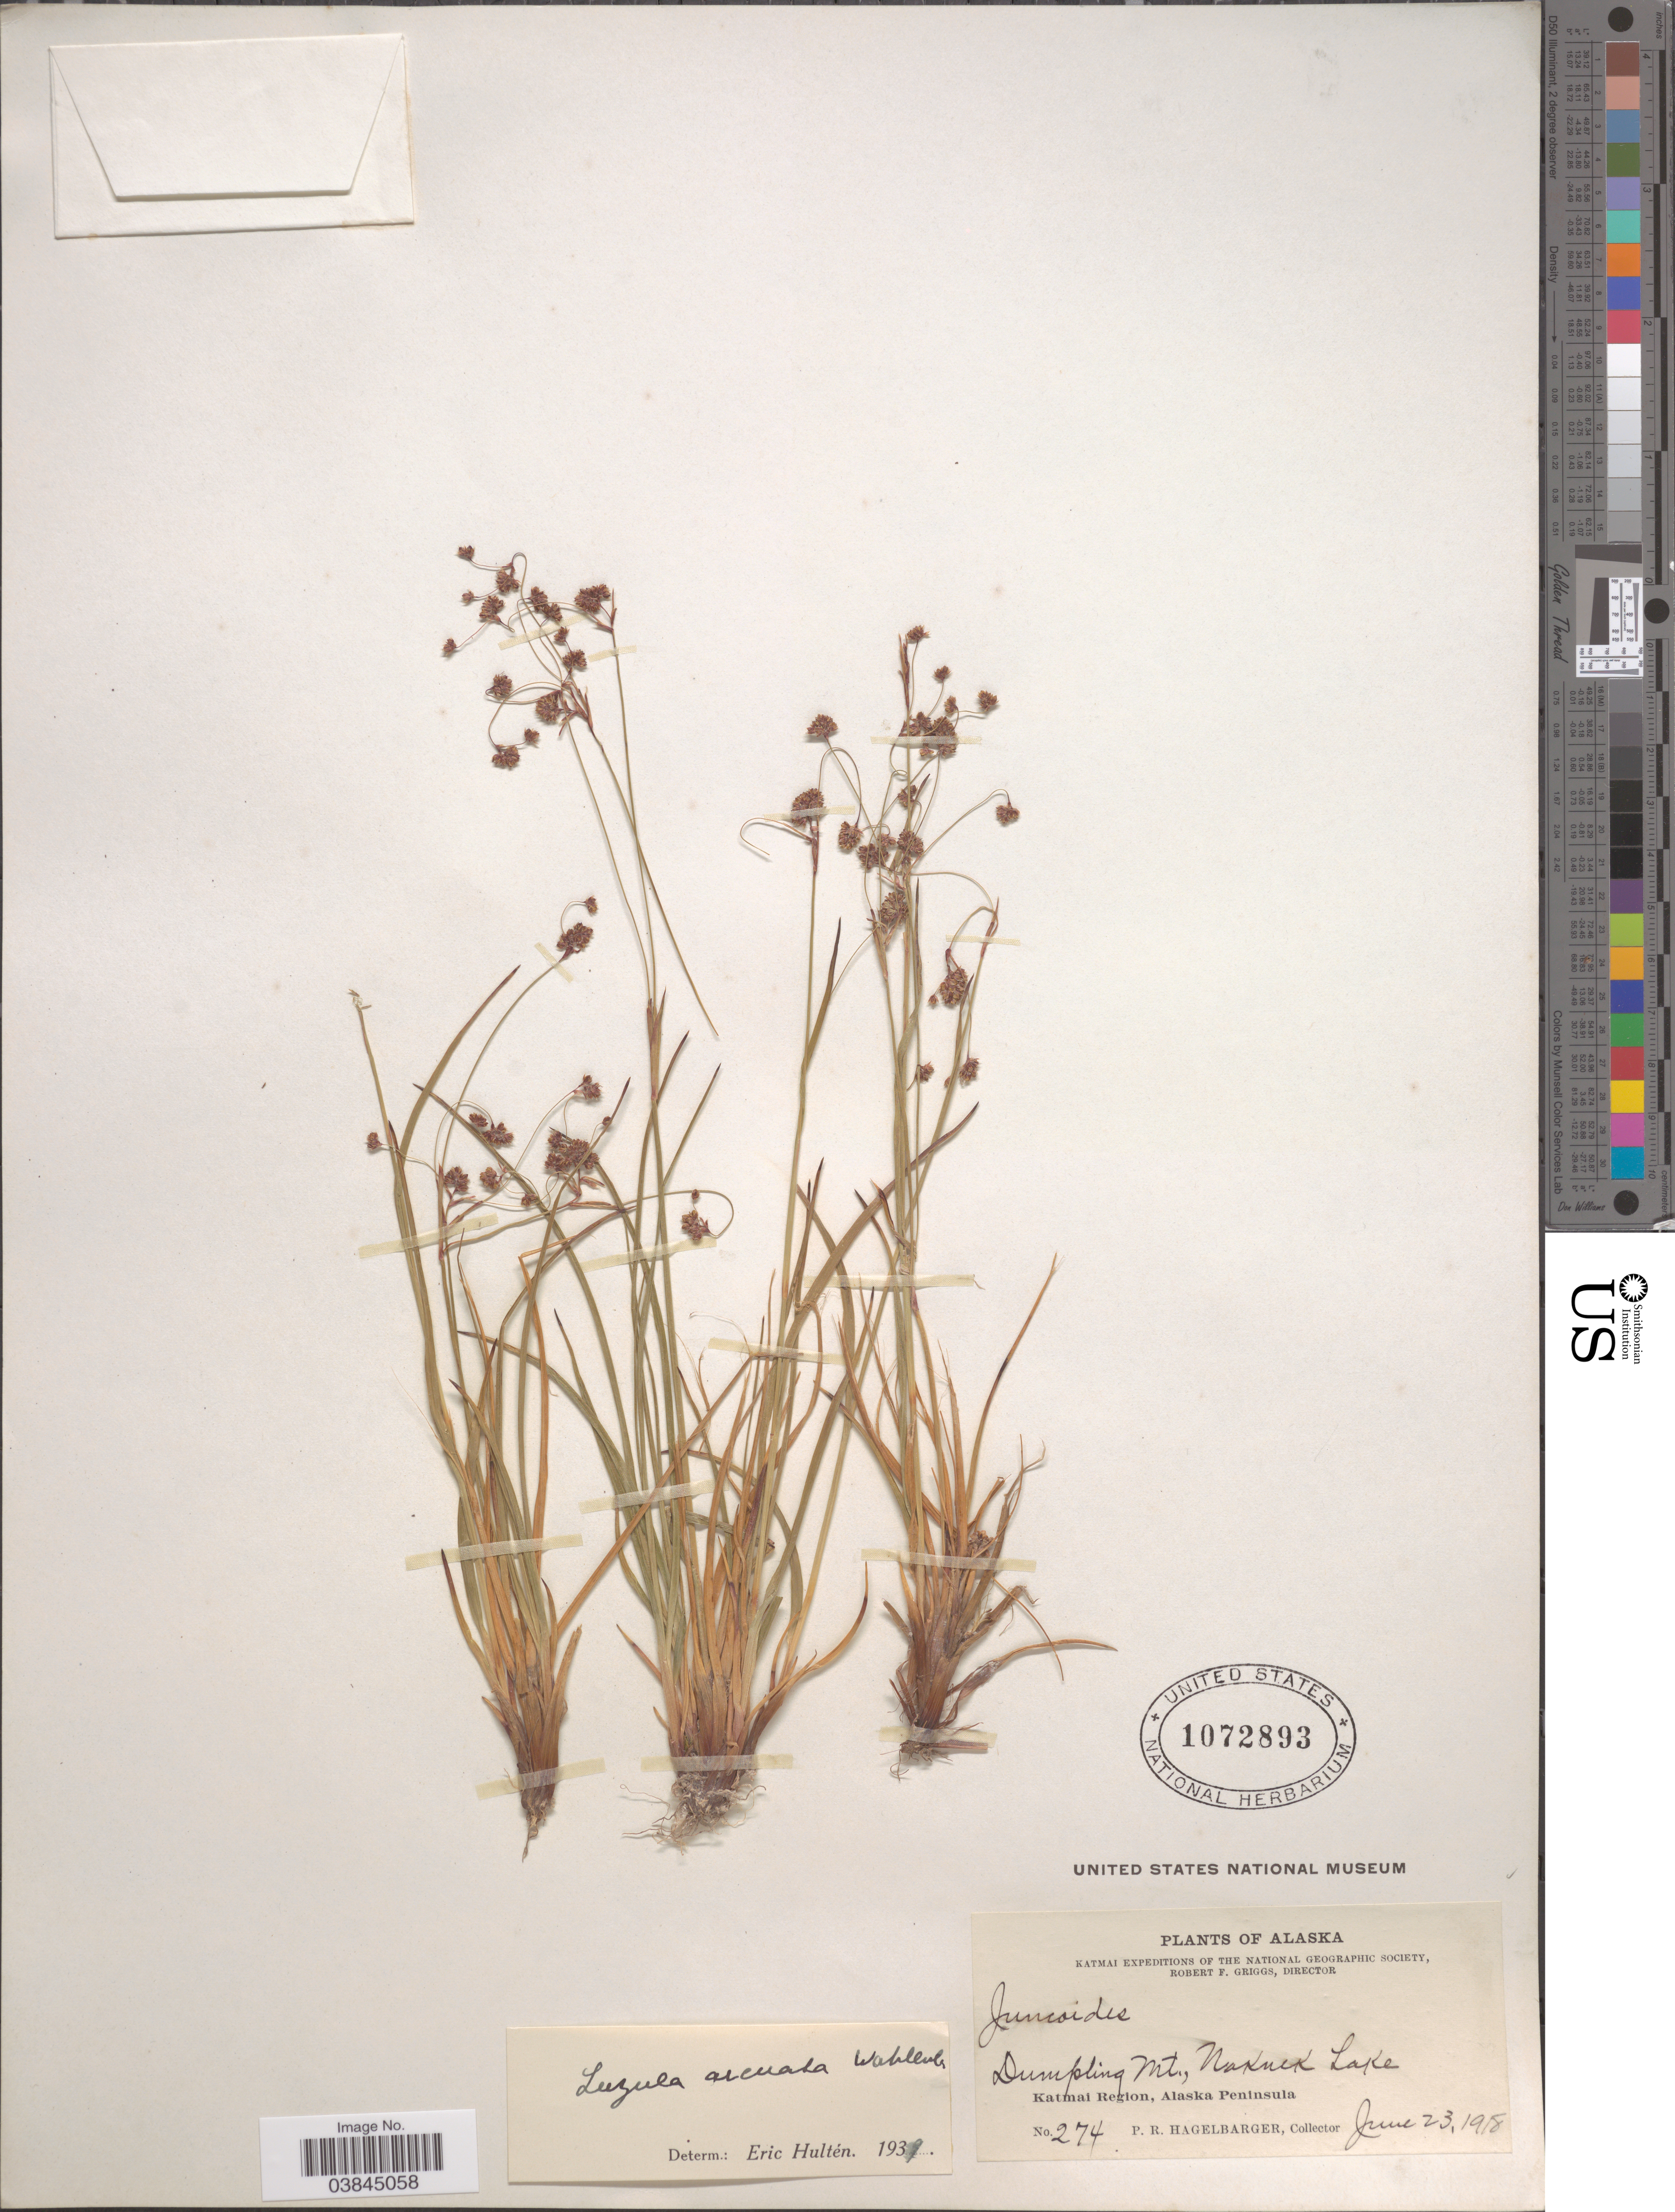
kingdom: Plantae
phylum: Tracheophyta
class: Liliopsida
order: Poales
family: Juncaceae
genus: Luzula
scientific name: Luzula arcuata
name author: (Wahlenb.) Sw.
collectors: P. Hagelbarger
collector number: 274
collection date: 1918-06-23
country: United States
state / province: Alaska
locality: Dumpling Mt., Naknek Lake. Katmai Region, Alaska Peninsula.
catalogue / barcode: US 1072893